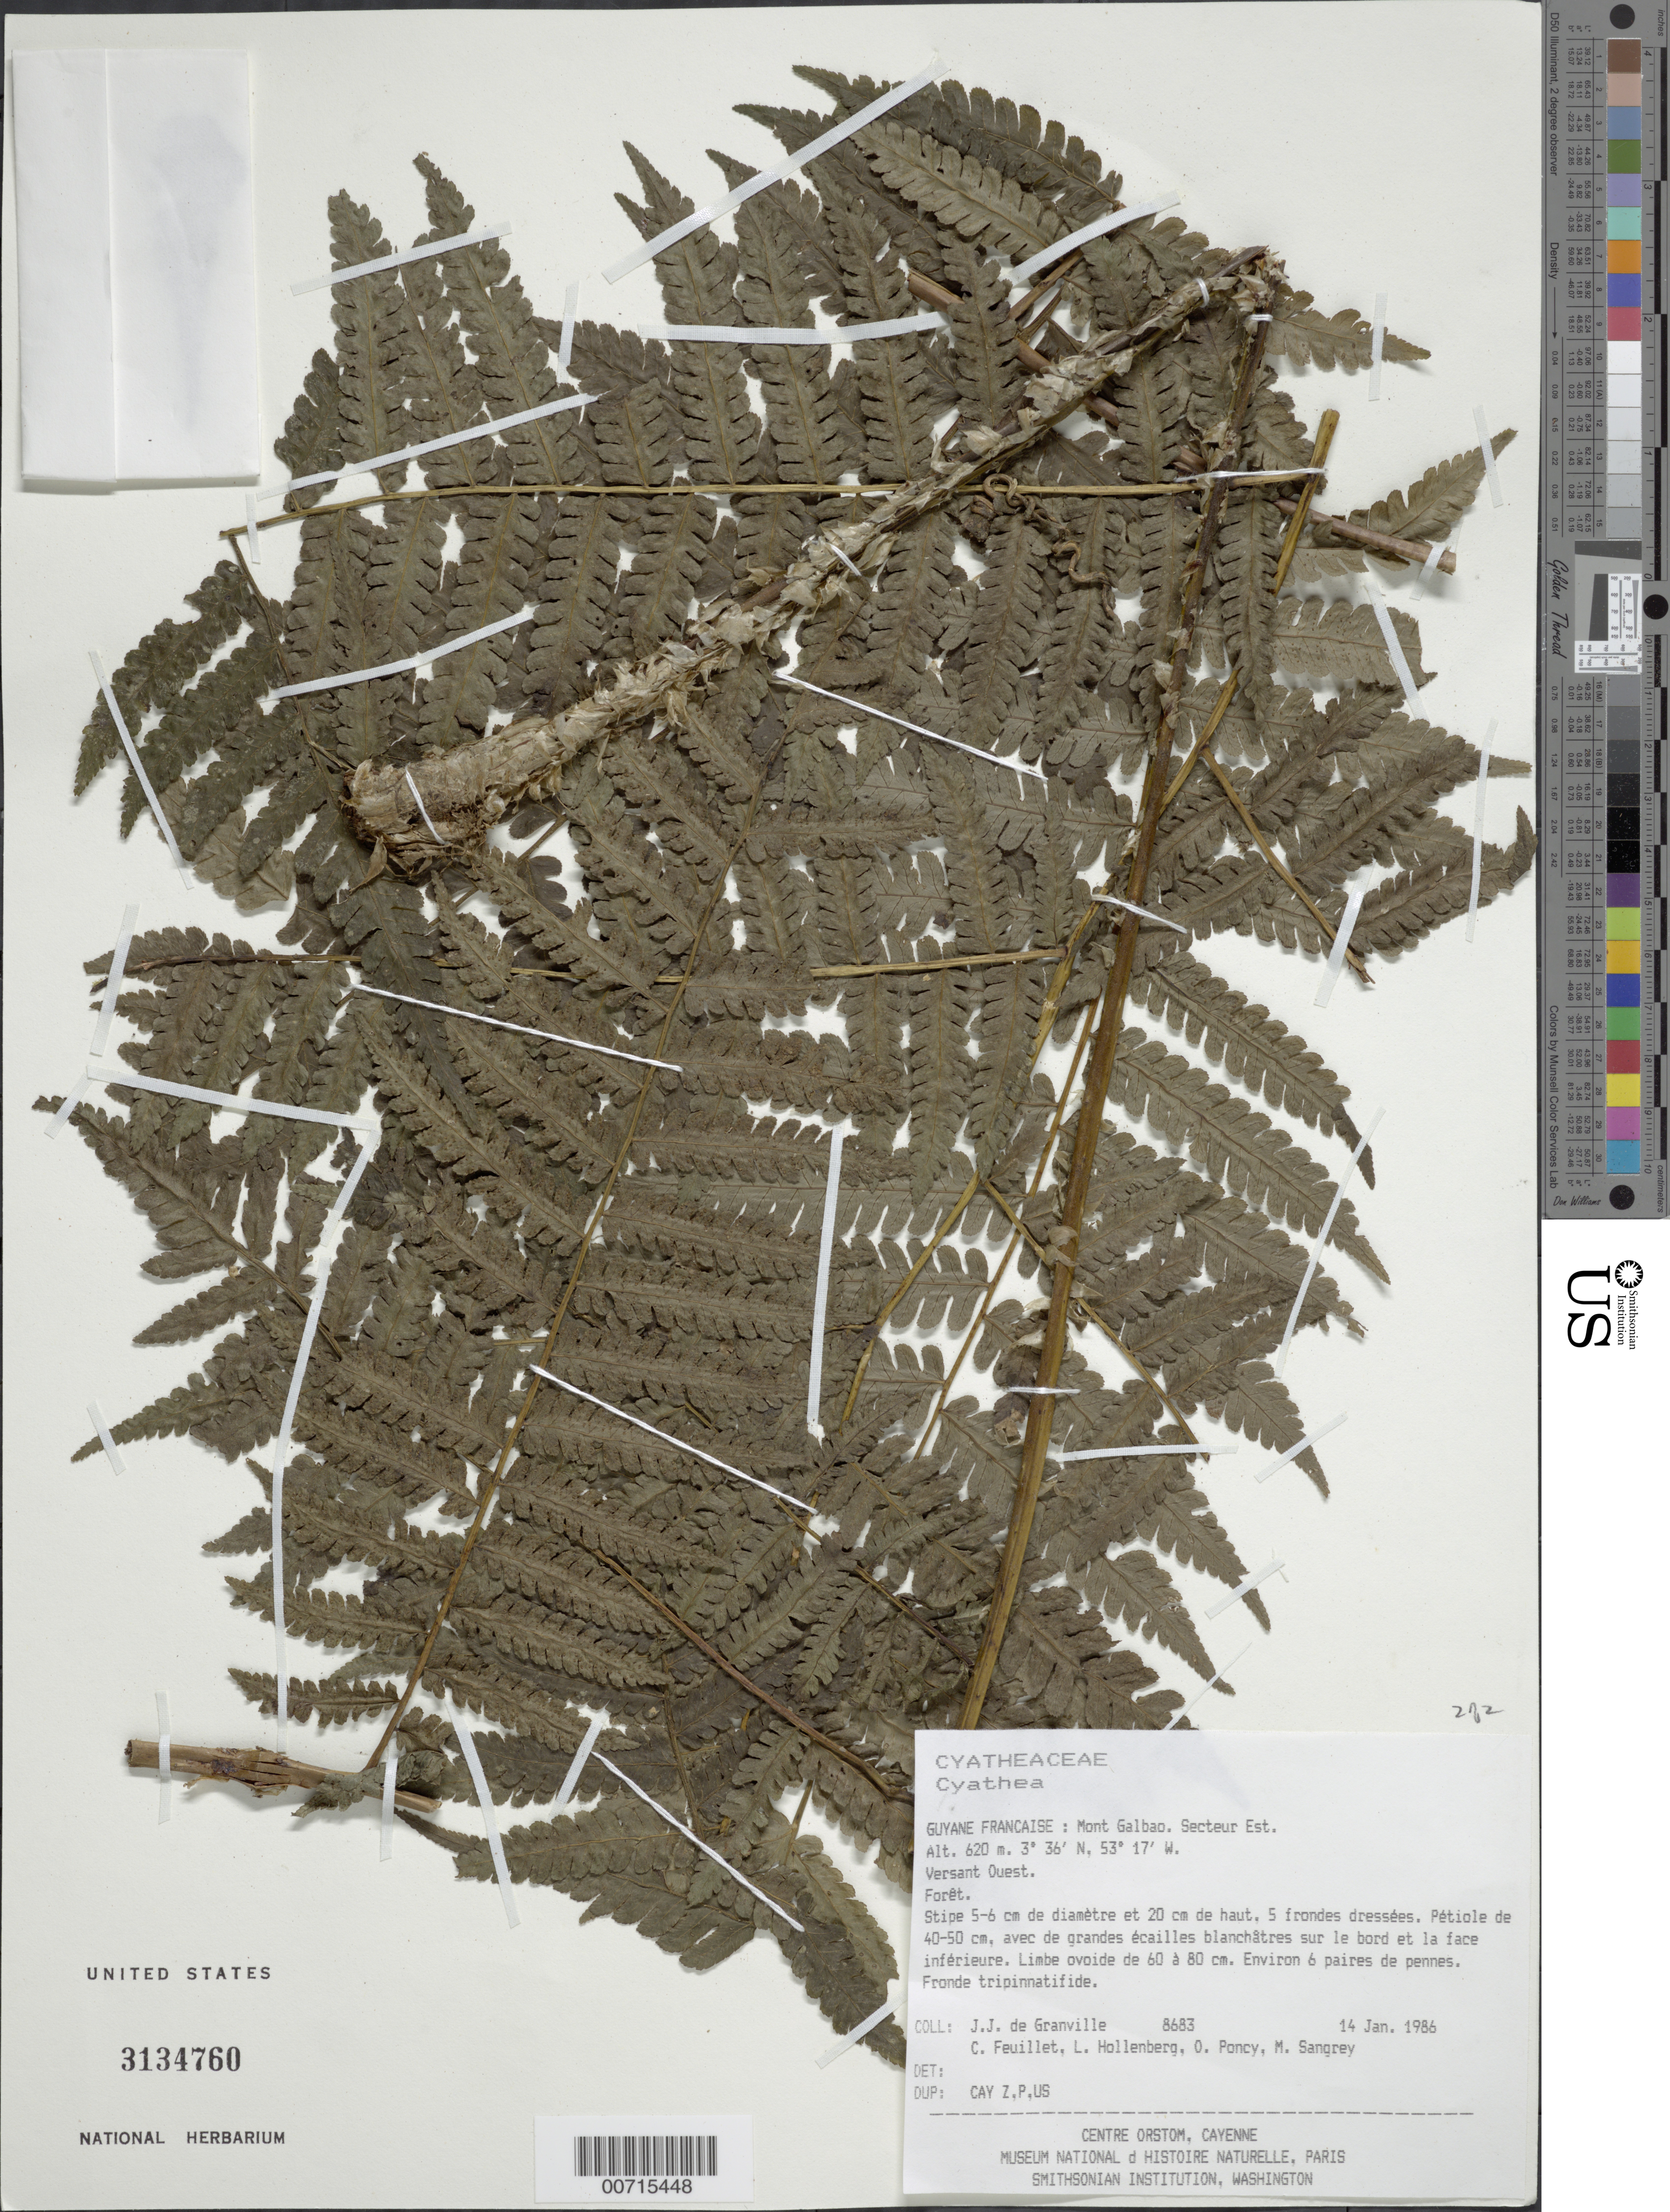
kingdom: Plantae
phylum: Tracheophyta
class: Polypodiopsida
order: Cyatheales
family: Cyatheaceae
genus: Cyathea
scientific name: Cyathea sp.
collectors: J.-J. de Granville, C. Feuillet, L. Hollenberg, O. Poncy & M. Sangrey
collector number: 8683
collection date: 1986-01-14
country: French Guiana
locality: Mont Galbao. Secteur Est., Versant Ouest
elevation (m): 620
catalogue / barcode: US 3134760